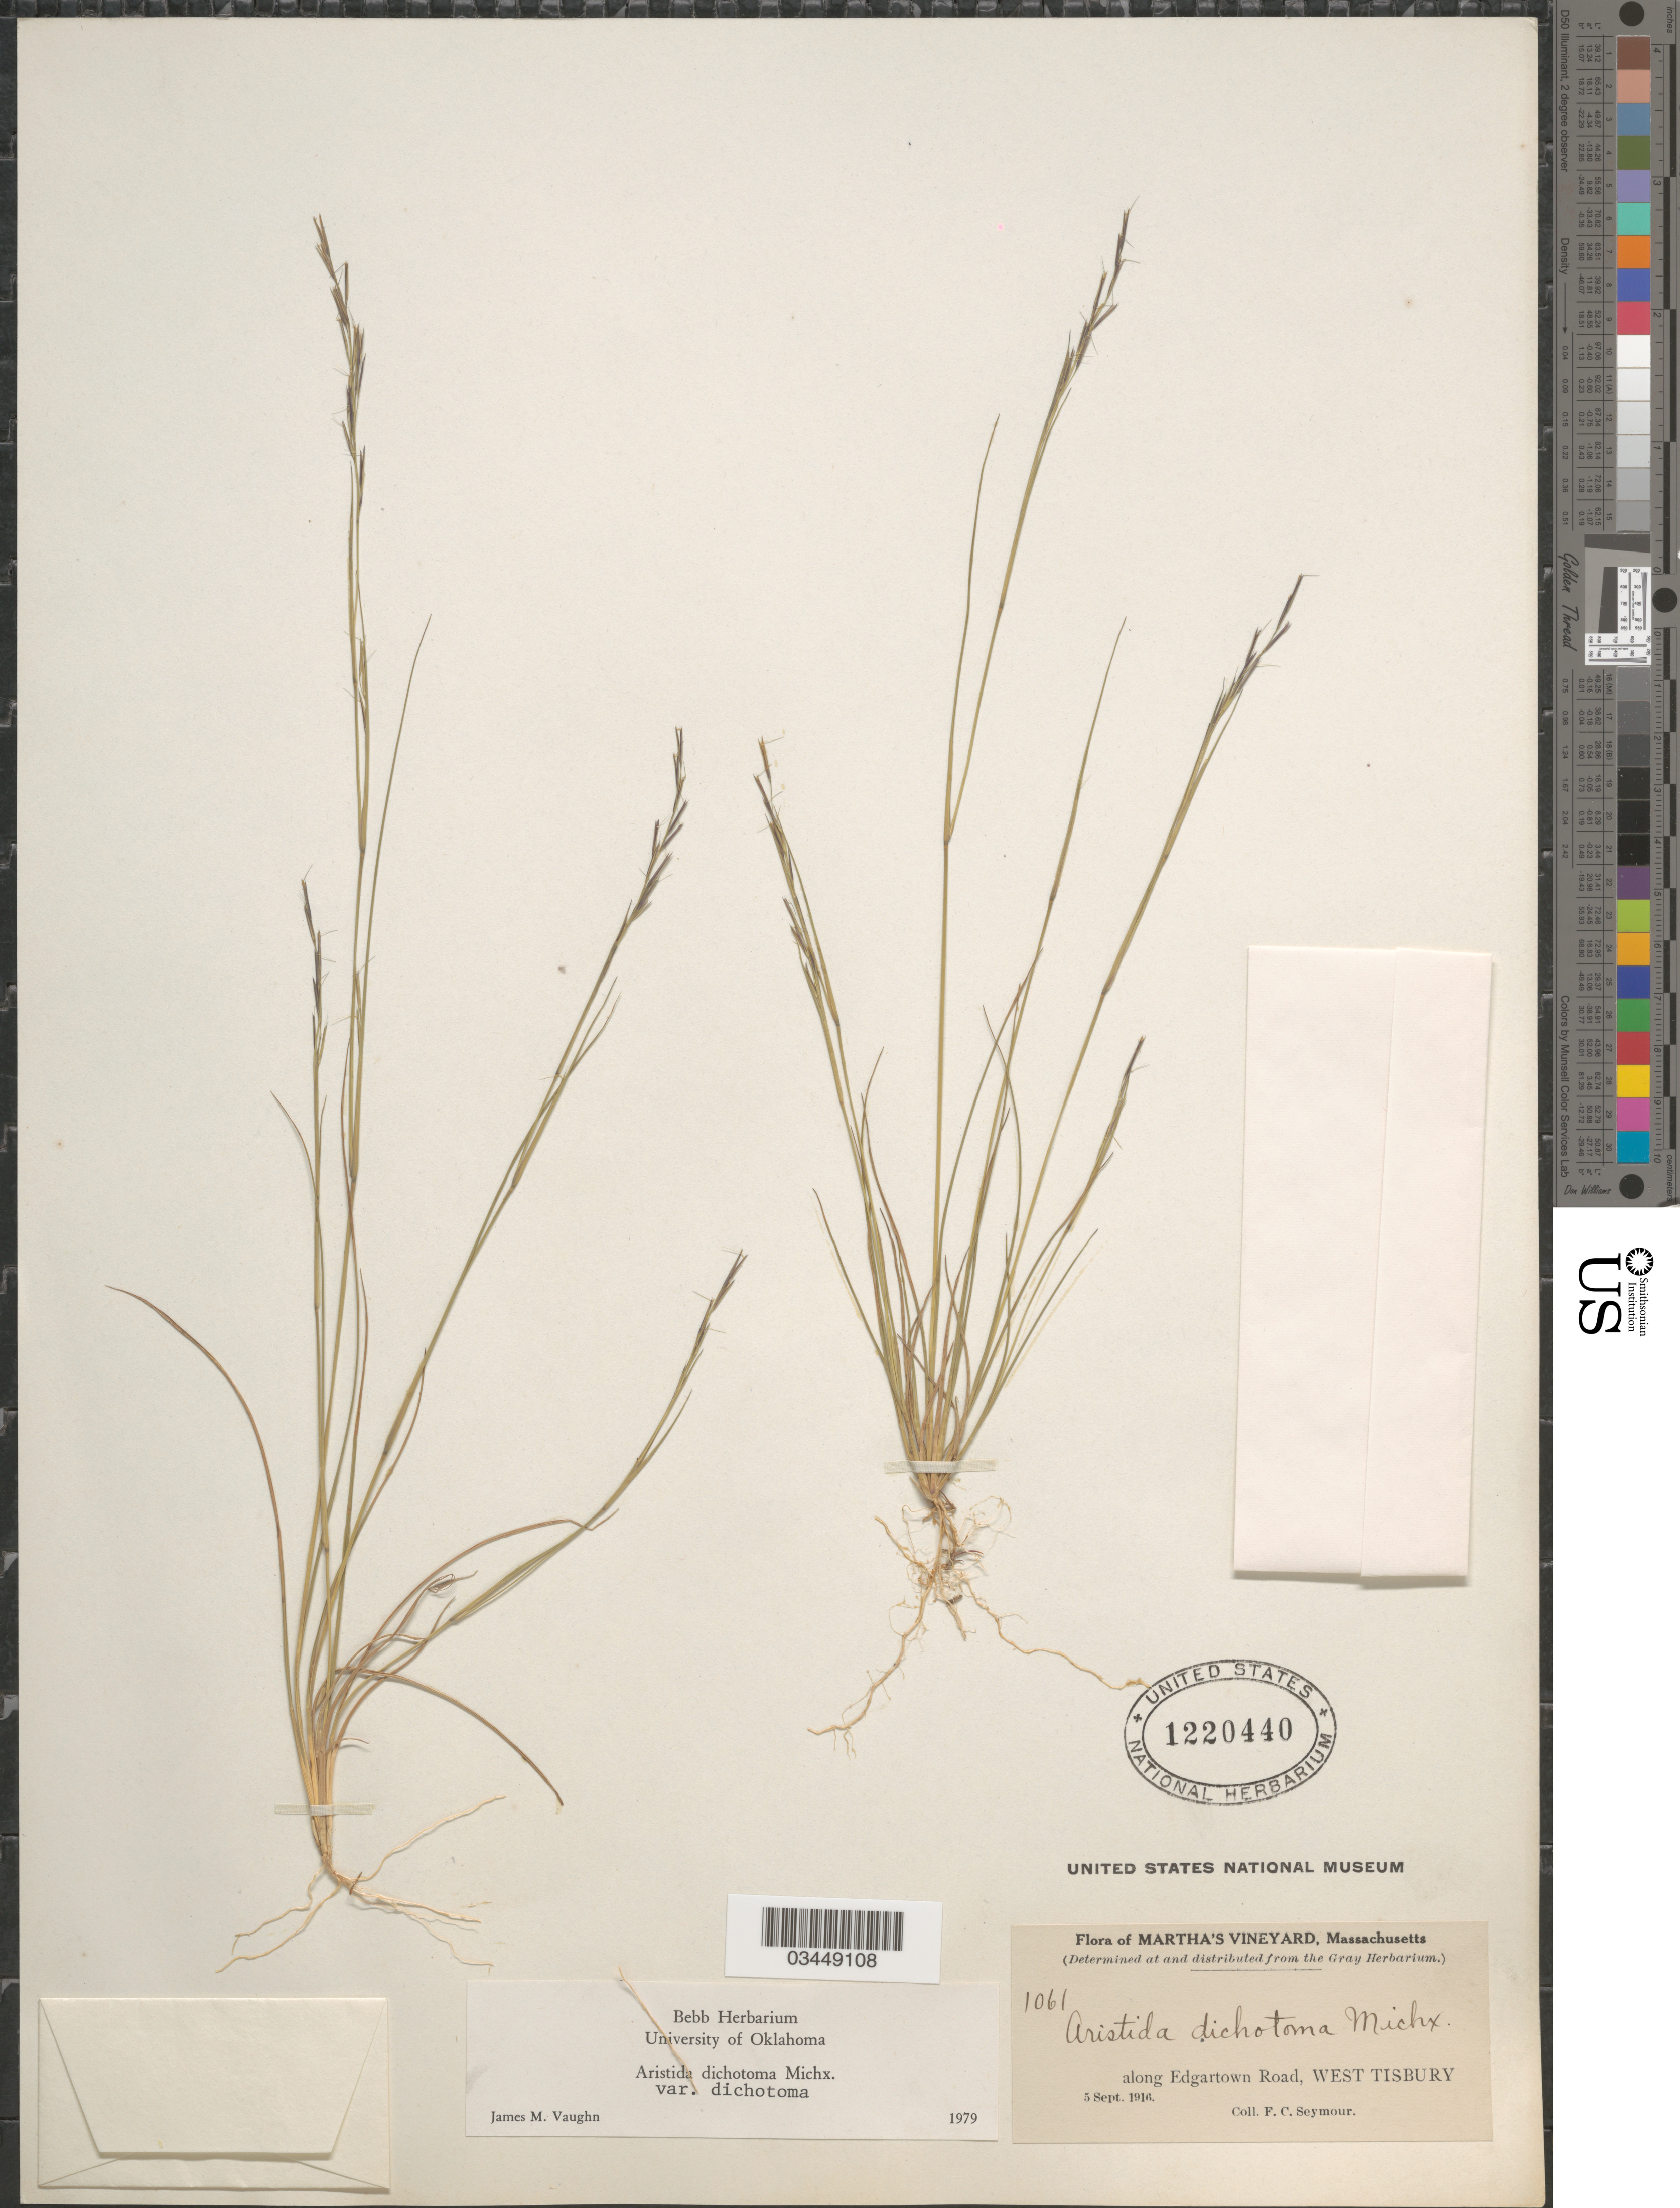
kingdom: Plantae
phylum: Tracheophyta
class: Liliopsida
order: Poales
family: Poaceae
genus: Aristida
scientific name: Aristida dichotoma var. dichotoma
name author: Michx.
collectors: F. C. Seymour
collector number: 1061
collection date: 1916-09-05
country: United States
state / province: Massachusetts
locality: Martha's Vineyard. Along Edgartown Road, West Tisbury.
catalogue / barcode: US 1220440